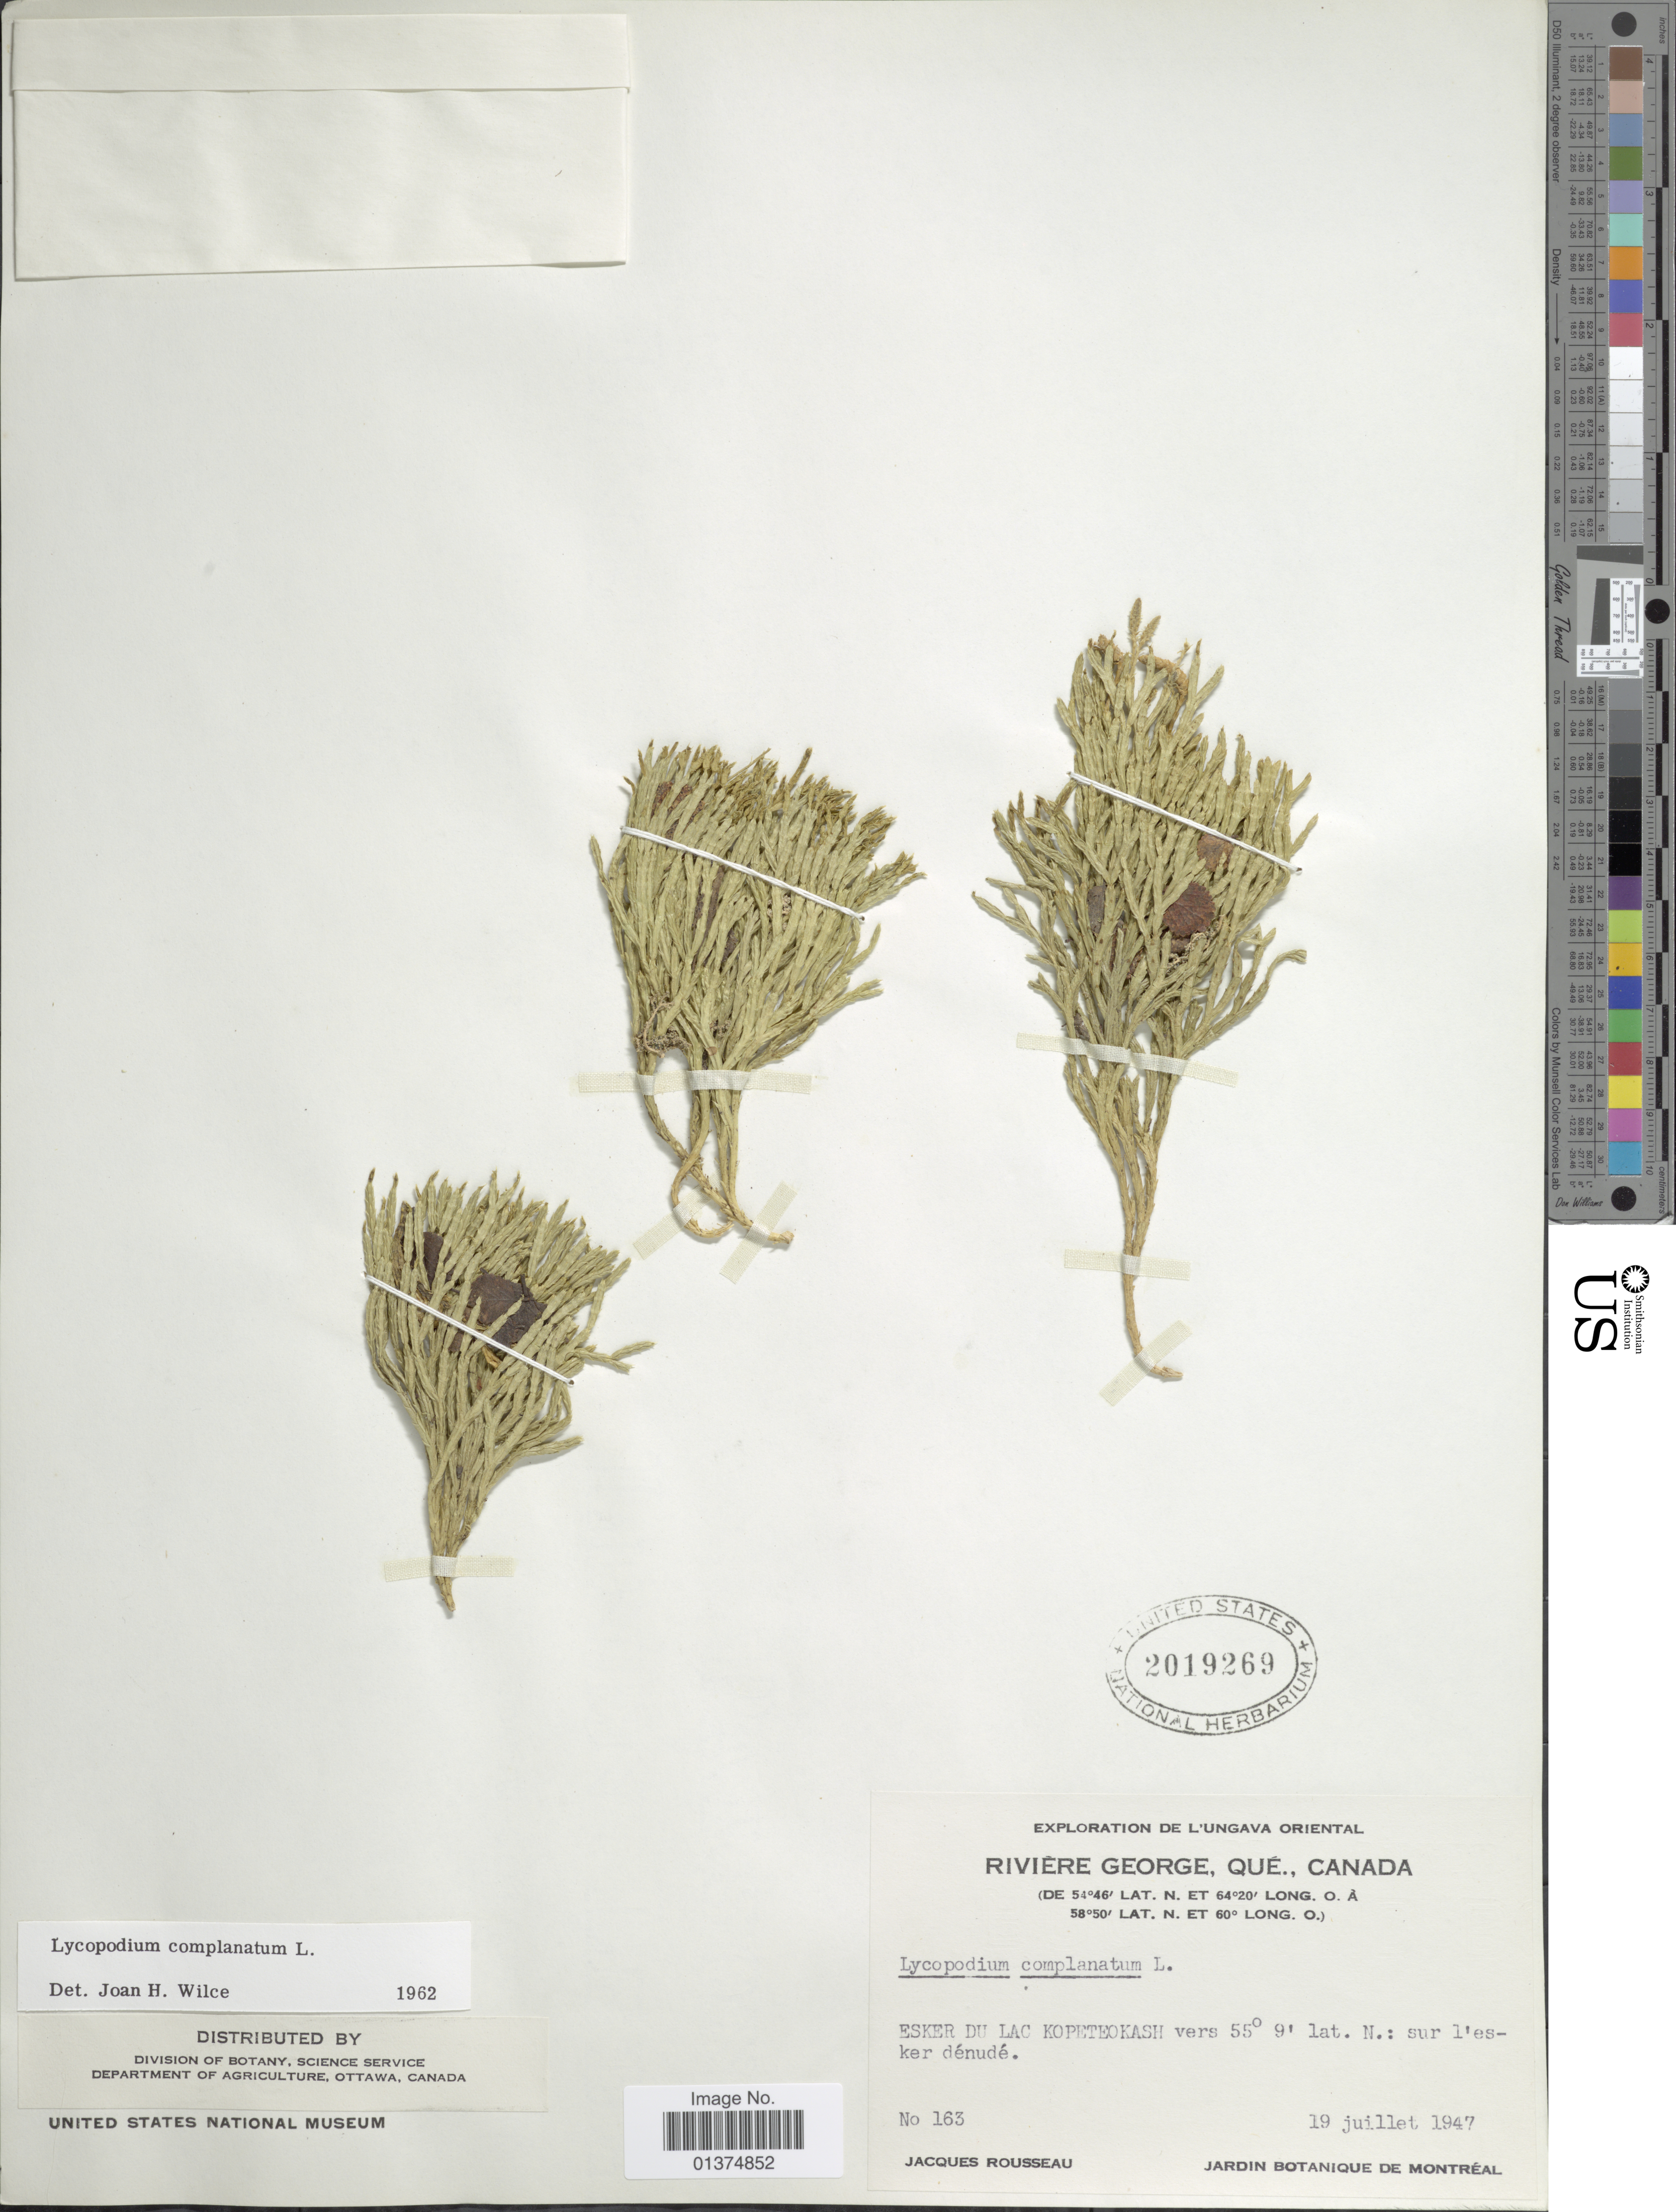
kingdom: Plantae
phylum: Tracheophyta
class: Lycopodiopsida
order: Lycopodiales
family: Lycopodiaceae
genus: Diphasiastrum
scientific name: Diphasiastrum complanatum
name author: (L.) Holub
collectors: J. Rousseau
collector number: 163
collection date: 1947-07-19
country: Canada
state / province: Quebec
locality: Riviere george, Esker du Lac Kopeteokash : sur l'esker dénudé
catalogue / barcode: US 2019269